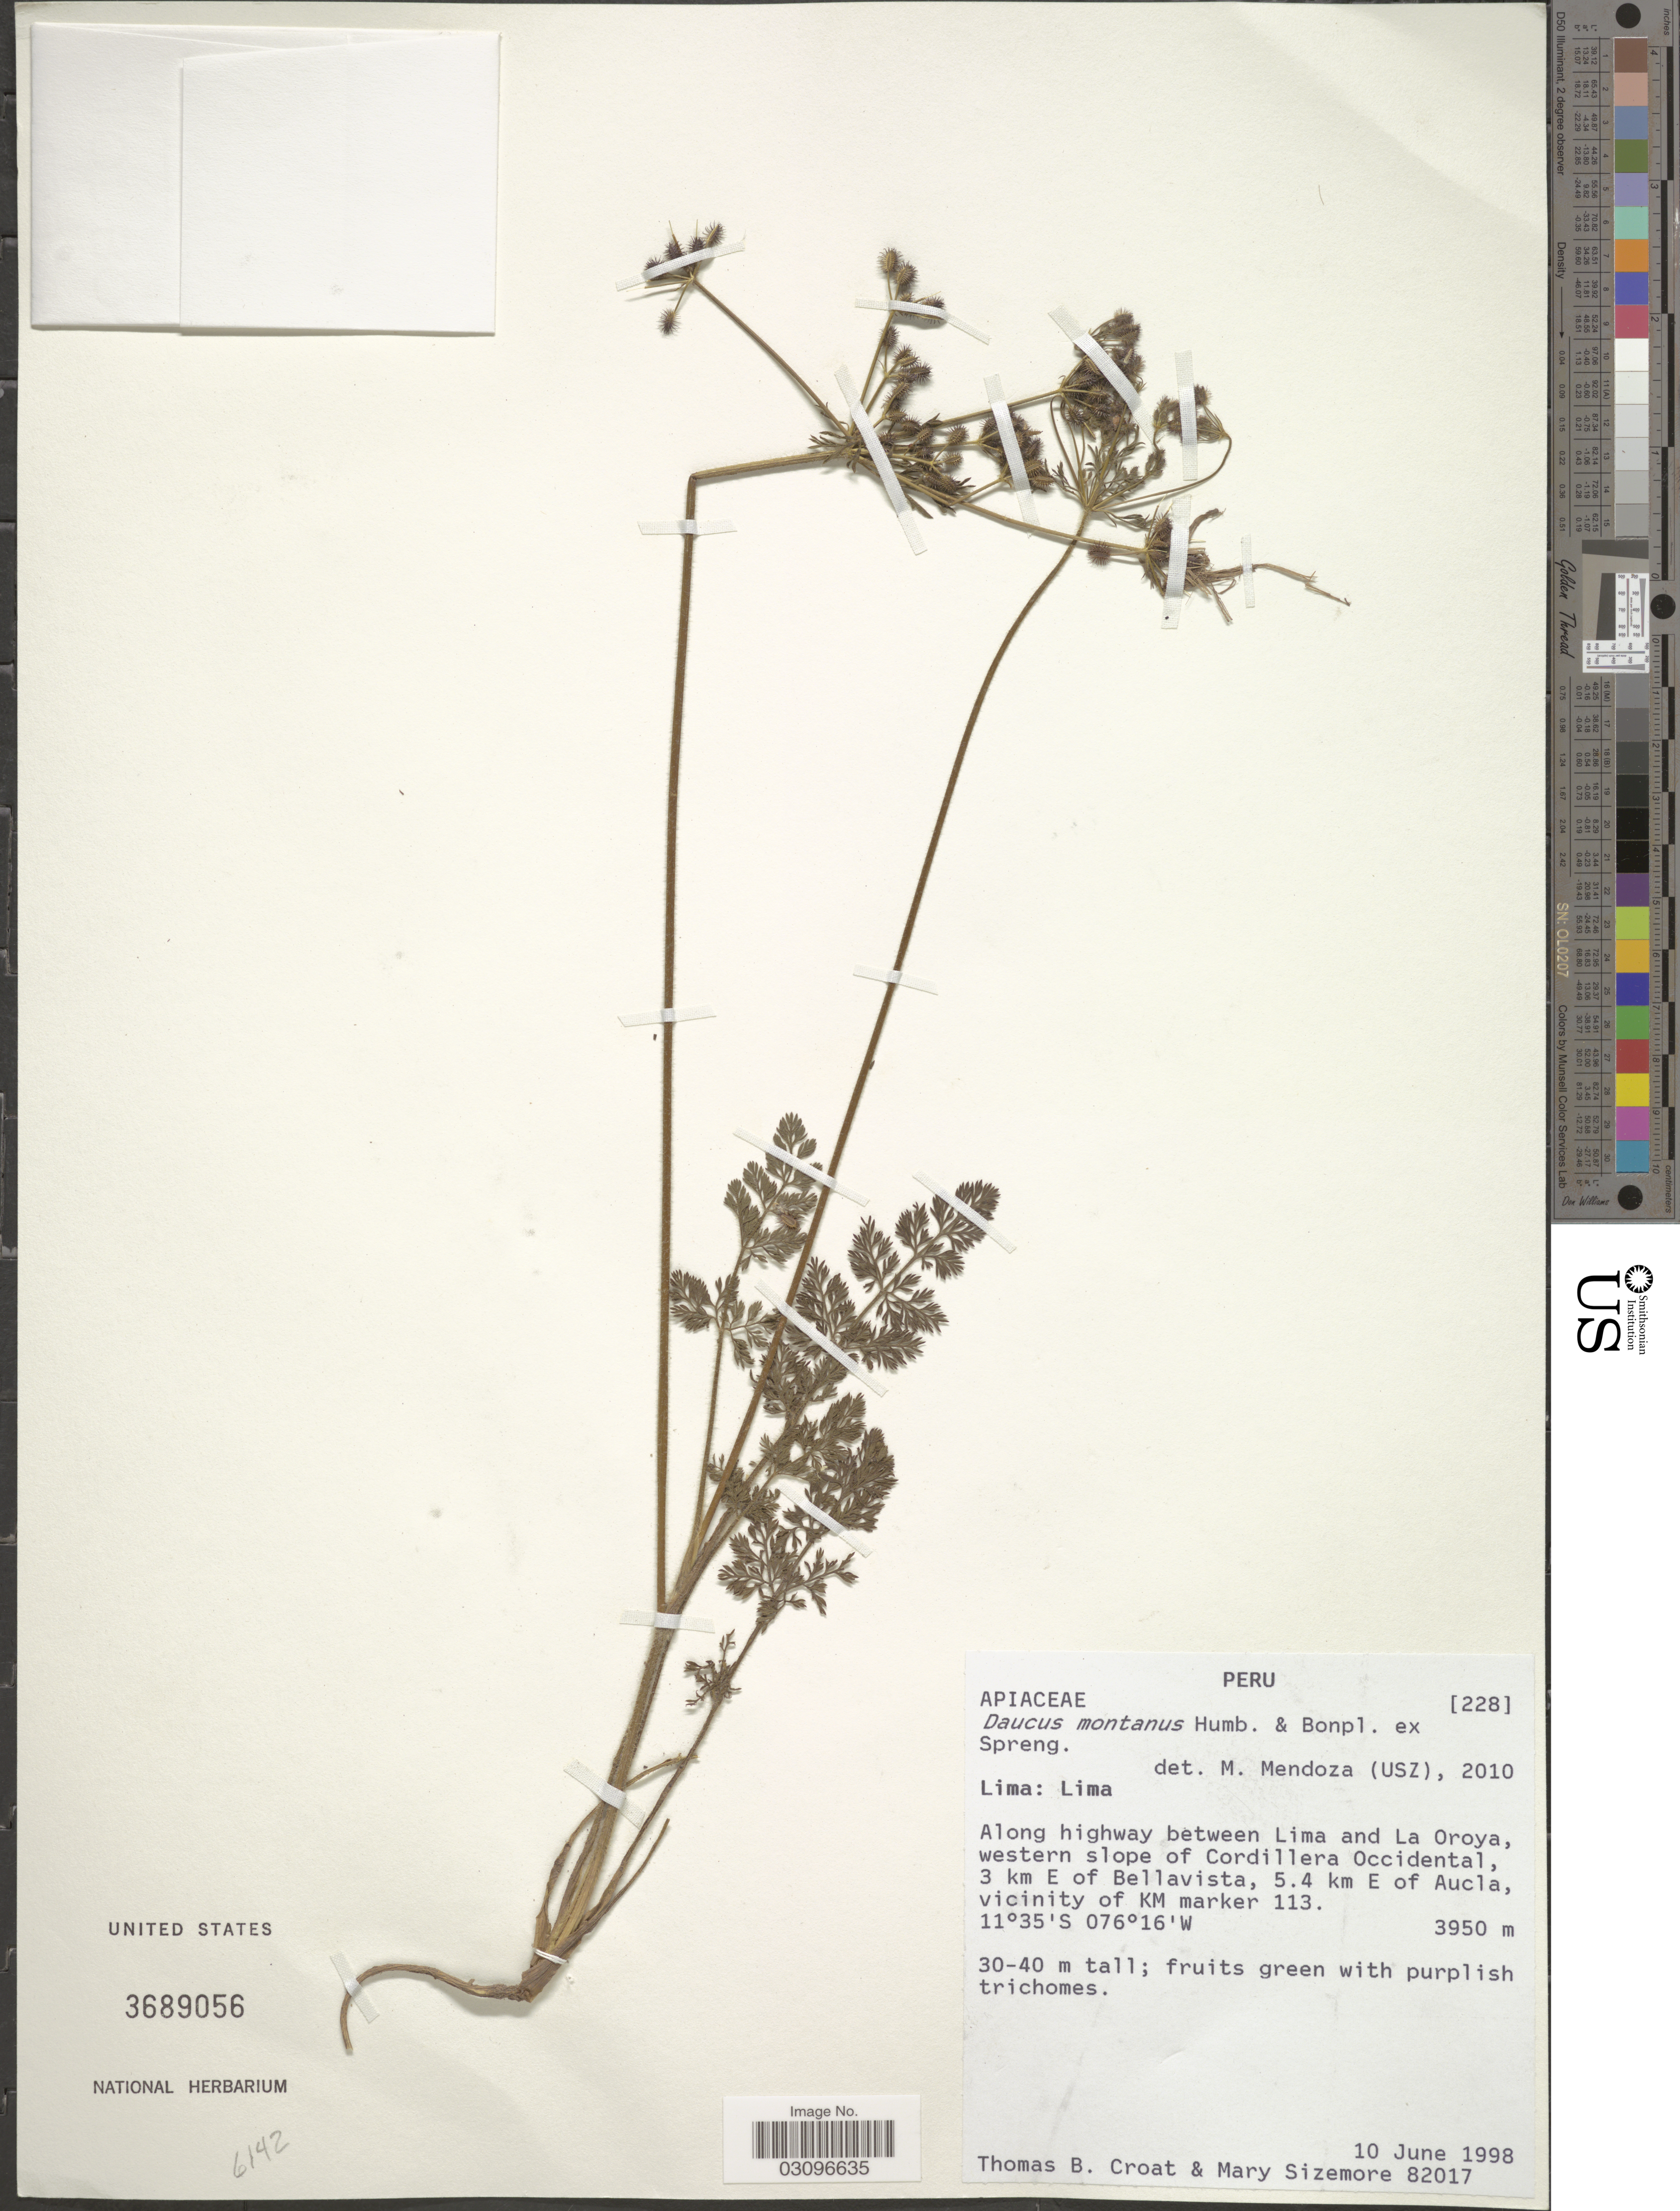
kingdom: Plantae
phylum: Tracheophyta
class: Magnoliopsida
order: Apiales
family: Apiaceae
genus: Daucus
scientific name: Daucus montanus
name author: Humb. & Bonpl. ex Spreng.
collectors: T. B. Croat & M. Sizemore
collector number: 82017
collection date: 1998-06-10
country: Peru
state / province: Lima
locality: Along highway between Lima and La Oroya, western slope of Cordillera Occidental, 3 km E of Bellavista, 5.4 km E of Aucla, vicinity of KM marker 113.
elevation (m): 3950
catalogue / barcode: US 3689056